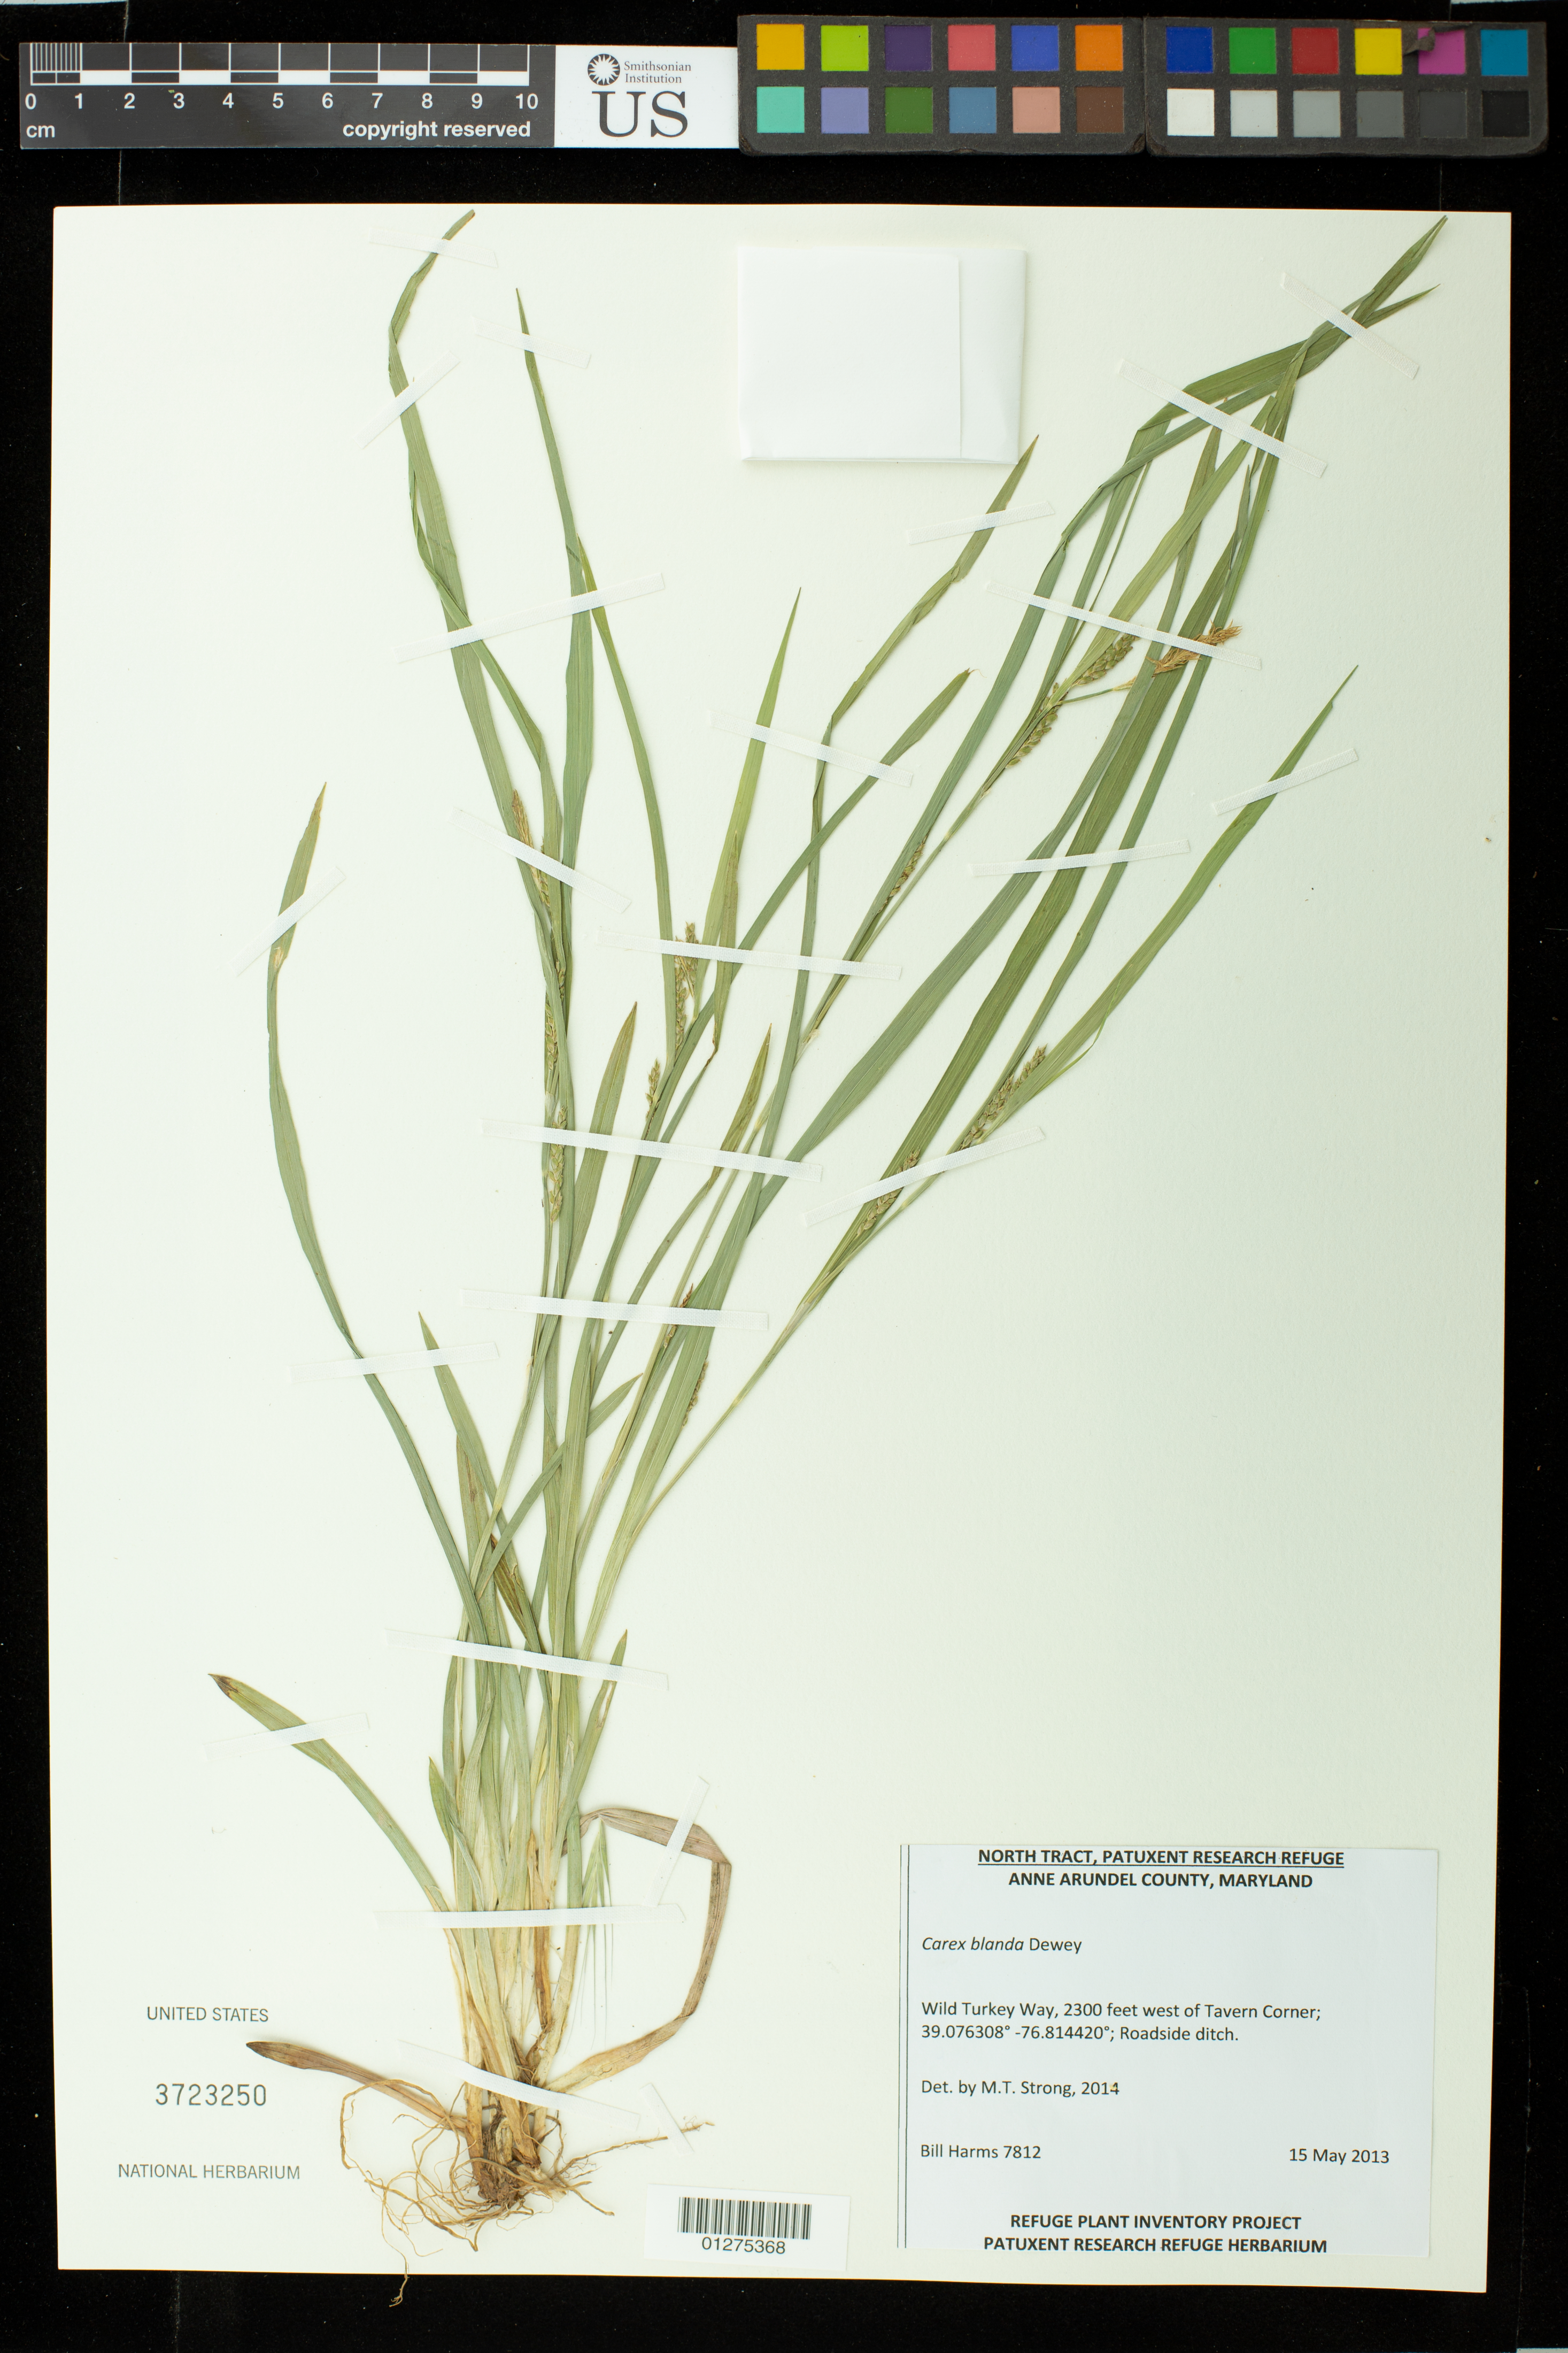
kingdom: Plantae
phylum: Tracheophyta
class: Liliopsida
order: Poales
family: Cyperaceae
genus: Carex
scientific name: Carex blanda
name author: Dewey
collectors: B. Harms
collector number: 7812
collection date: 2013-05-15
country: United States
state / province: Maryland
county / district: Anne Arundel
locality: Wild Turkey Way, 2300 feet west of Tavern Corner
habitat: Roadside ditch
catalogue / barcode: US 372350